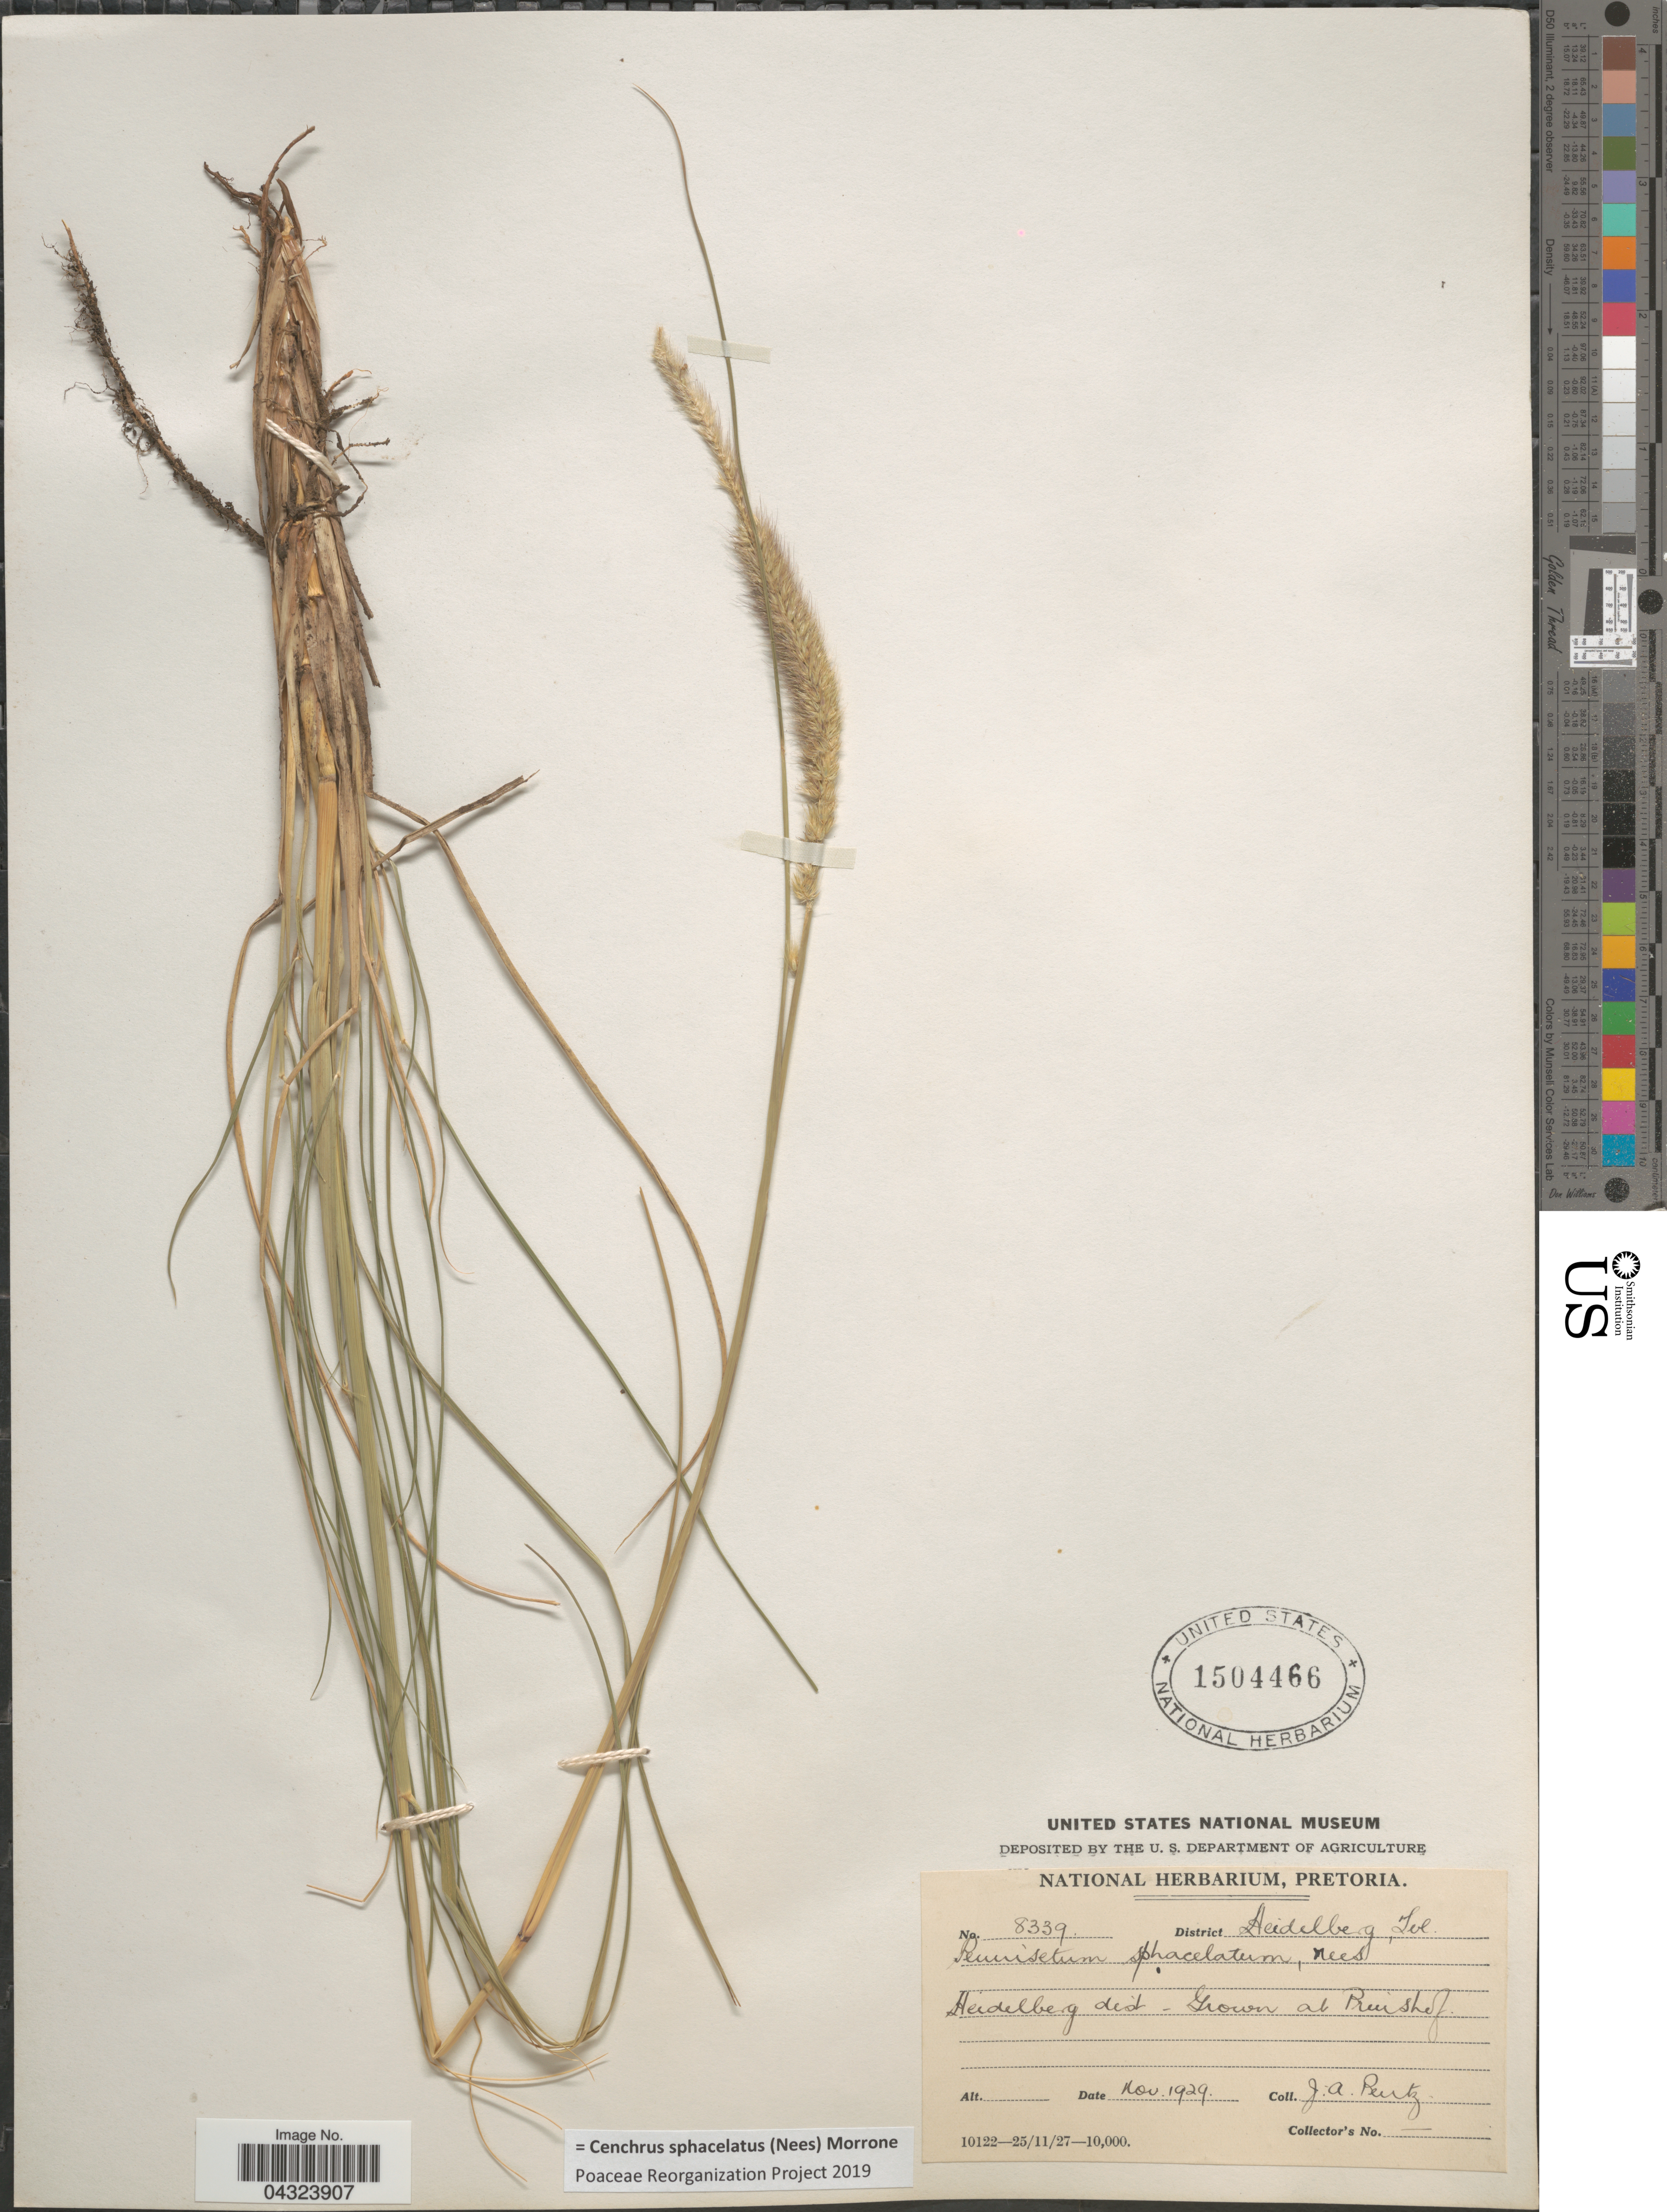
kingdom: Plantae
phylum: Tracheophyta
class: Liliopsida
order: Poales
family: Poaceae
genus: Cenchrus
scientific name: Cenchrus sphacelatus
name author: (Nees) Morrone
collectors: J. Pentz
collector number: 8339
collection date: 1929-11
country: South Africa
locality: District Heidelberg, Tvl. Heidelberg dist - at Prinshof.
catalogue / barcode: US 1504466